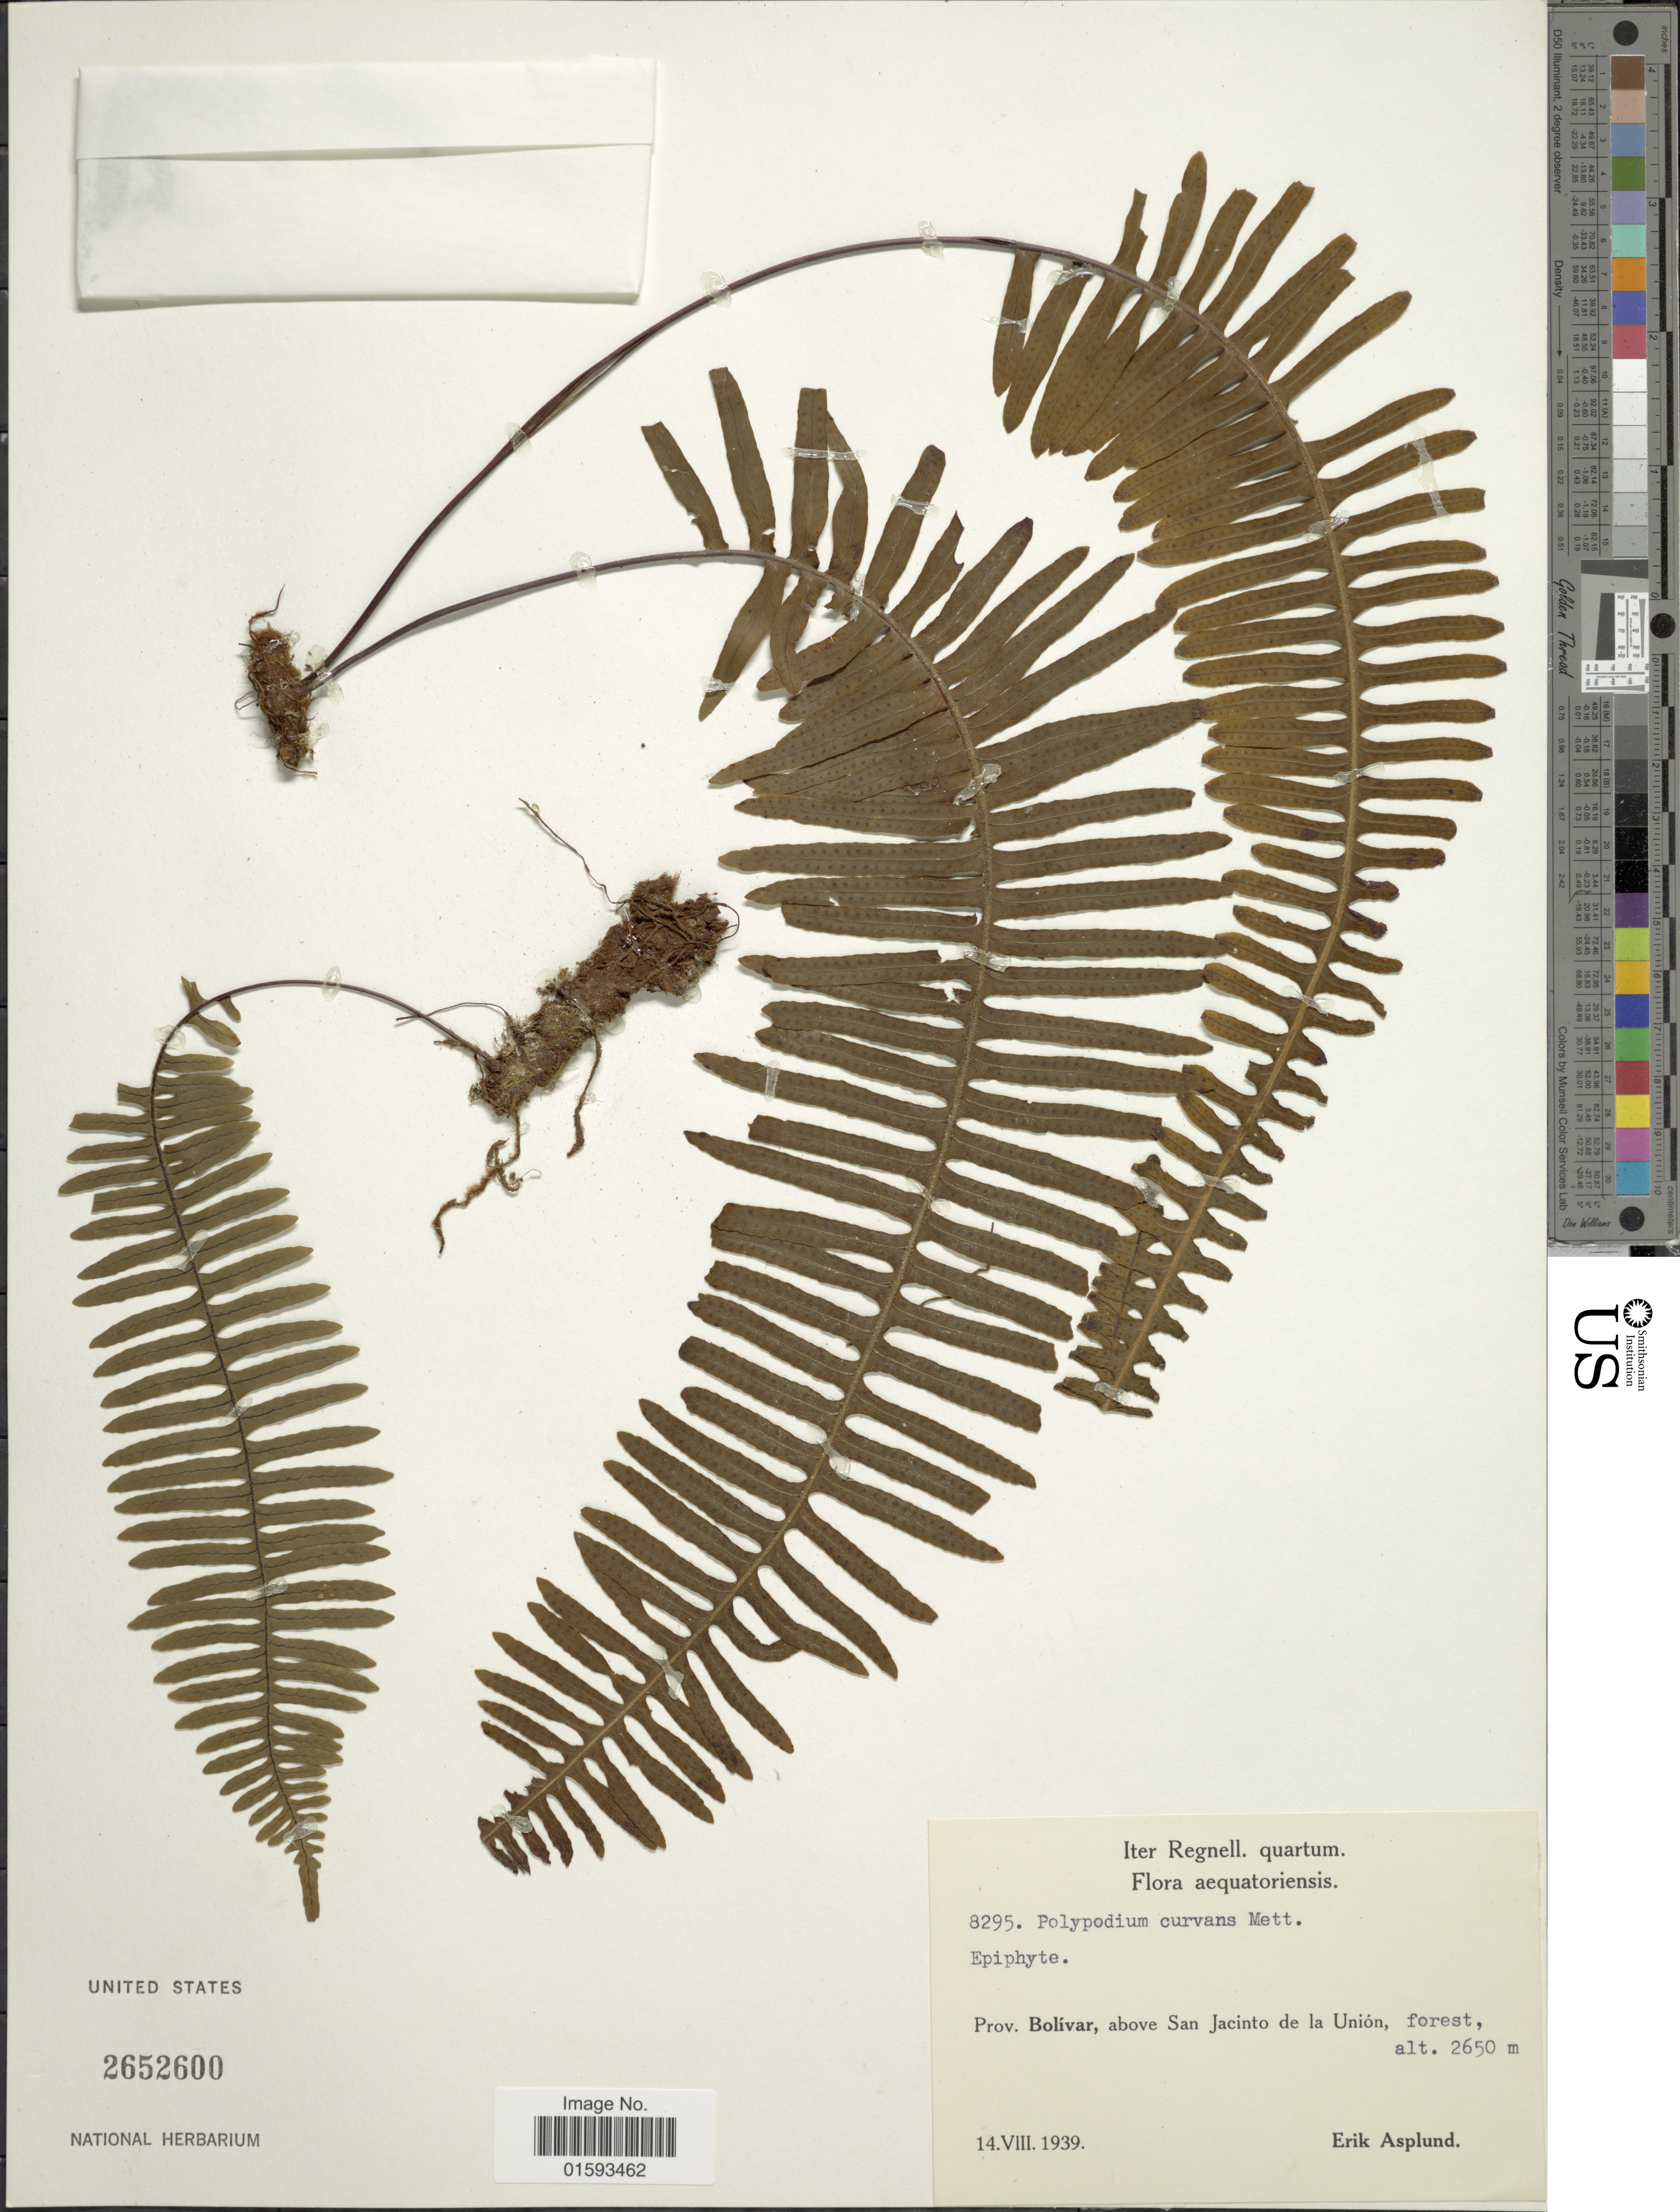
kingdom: Plantae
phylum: Tracheophyta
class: Polypodiopsida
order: Polypodiales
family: Polypodiaceae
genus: Pecluma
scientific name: Pecluma curvans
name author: (Mett.) Price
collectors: E. Asplund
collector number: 8295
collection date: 1939-08-14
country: Colombia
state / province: Bolívar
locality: Aequatoriensis, Above San Jacinto de la Union, forest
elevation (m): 2650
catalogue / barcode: US 2652600